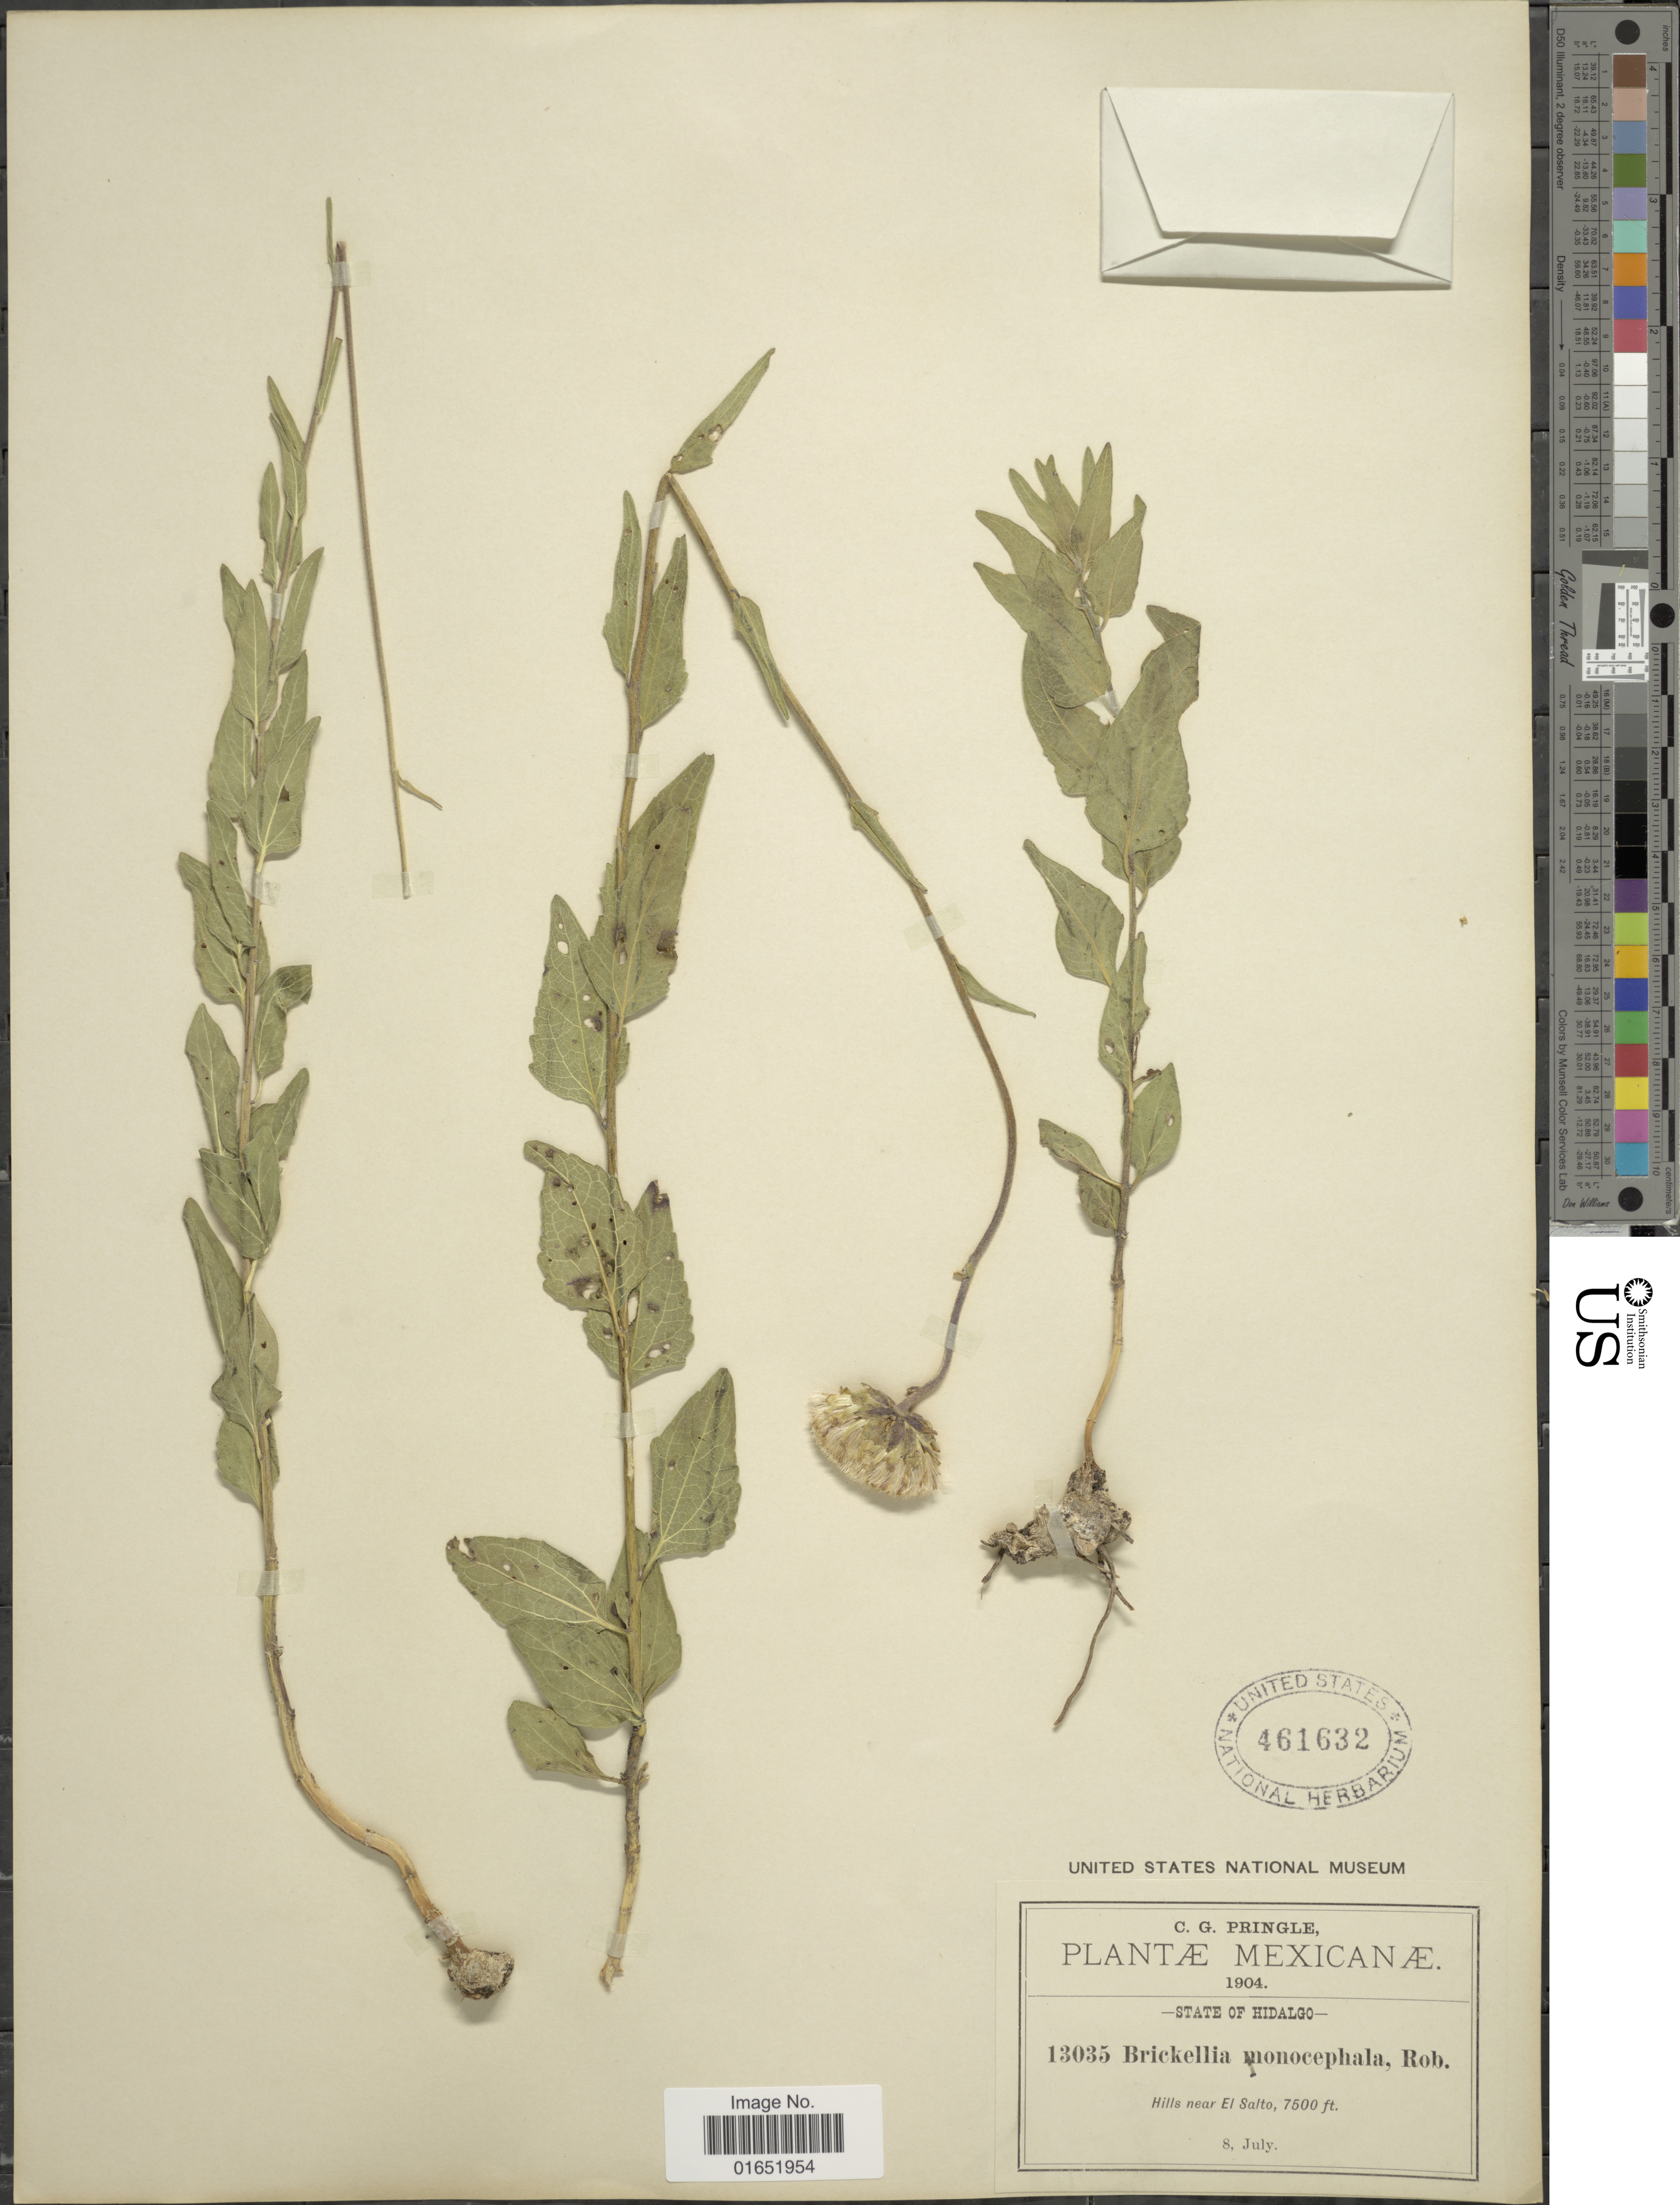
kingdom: Plantae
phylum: Tracheophyta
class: Magnoliopsida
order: Asterales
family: Asteraceae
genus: Brickellia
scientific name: Brickellia monocephala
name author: B.L. Rob.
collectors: C. G. Pringle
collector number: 13035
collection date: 1904-07-08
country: Mexico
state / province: Hidalgo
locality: Hills near El Salto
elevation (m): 2286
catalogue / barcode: US 461632